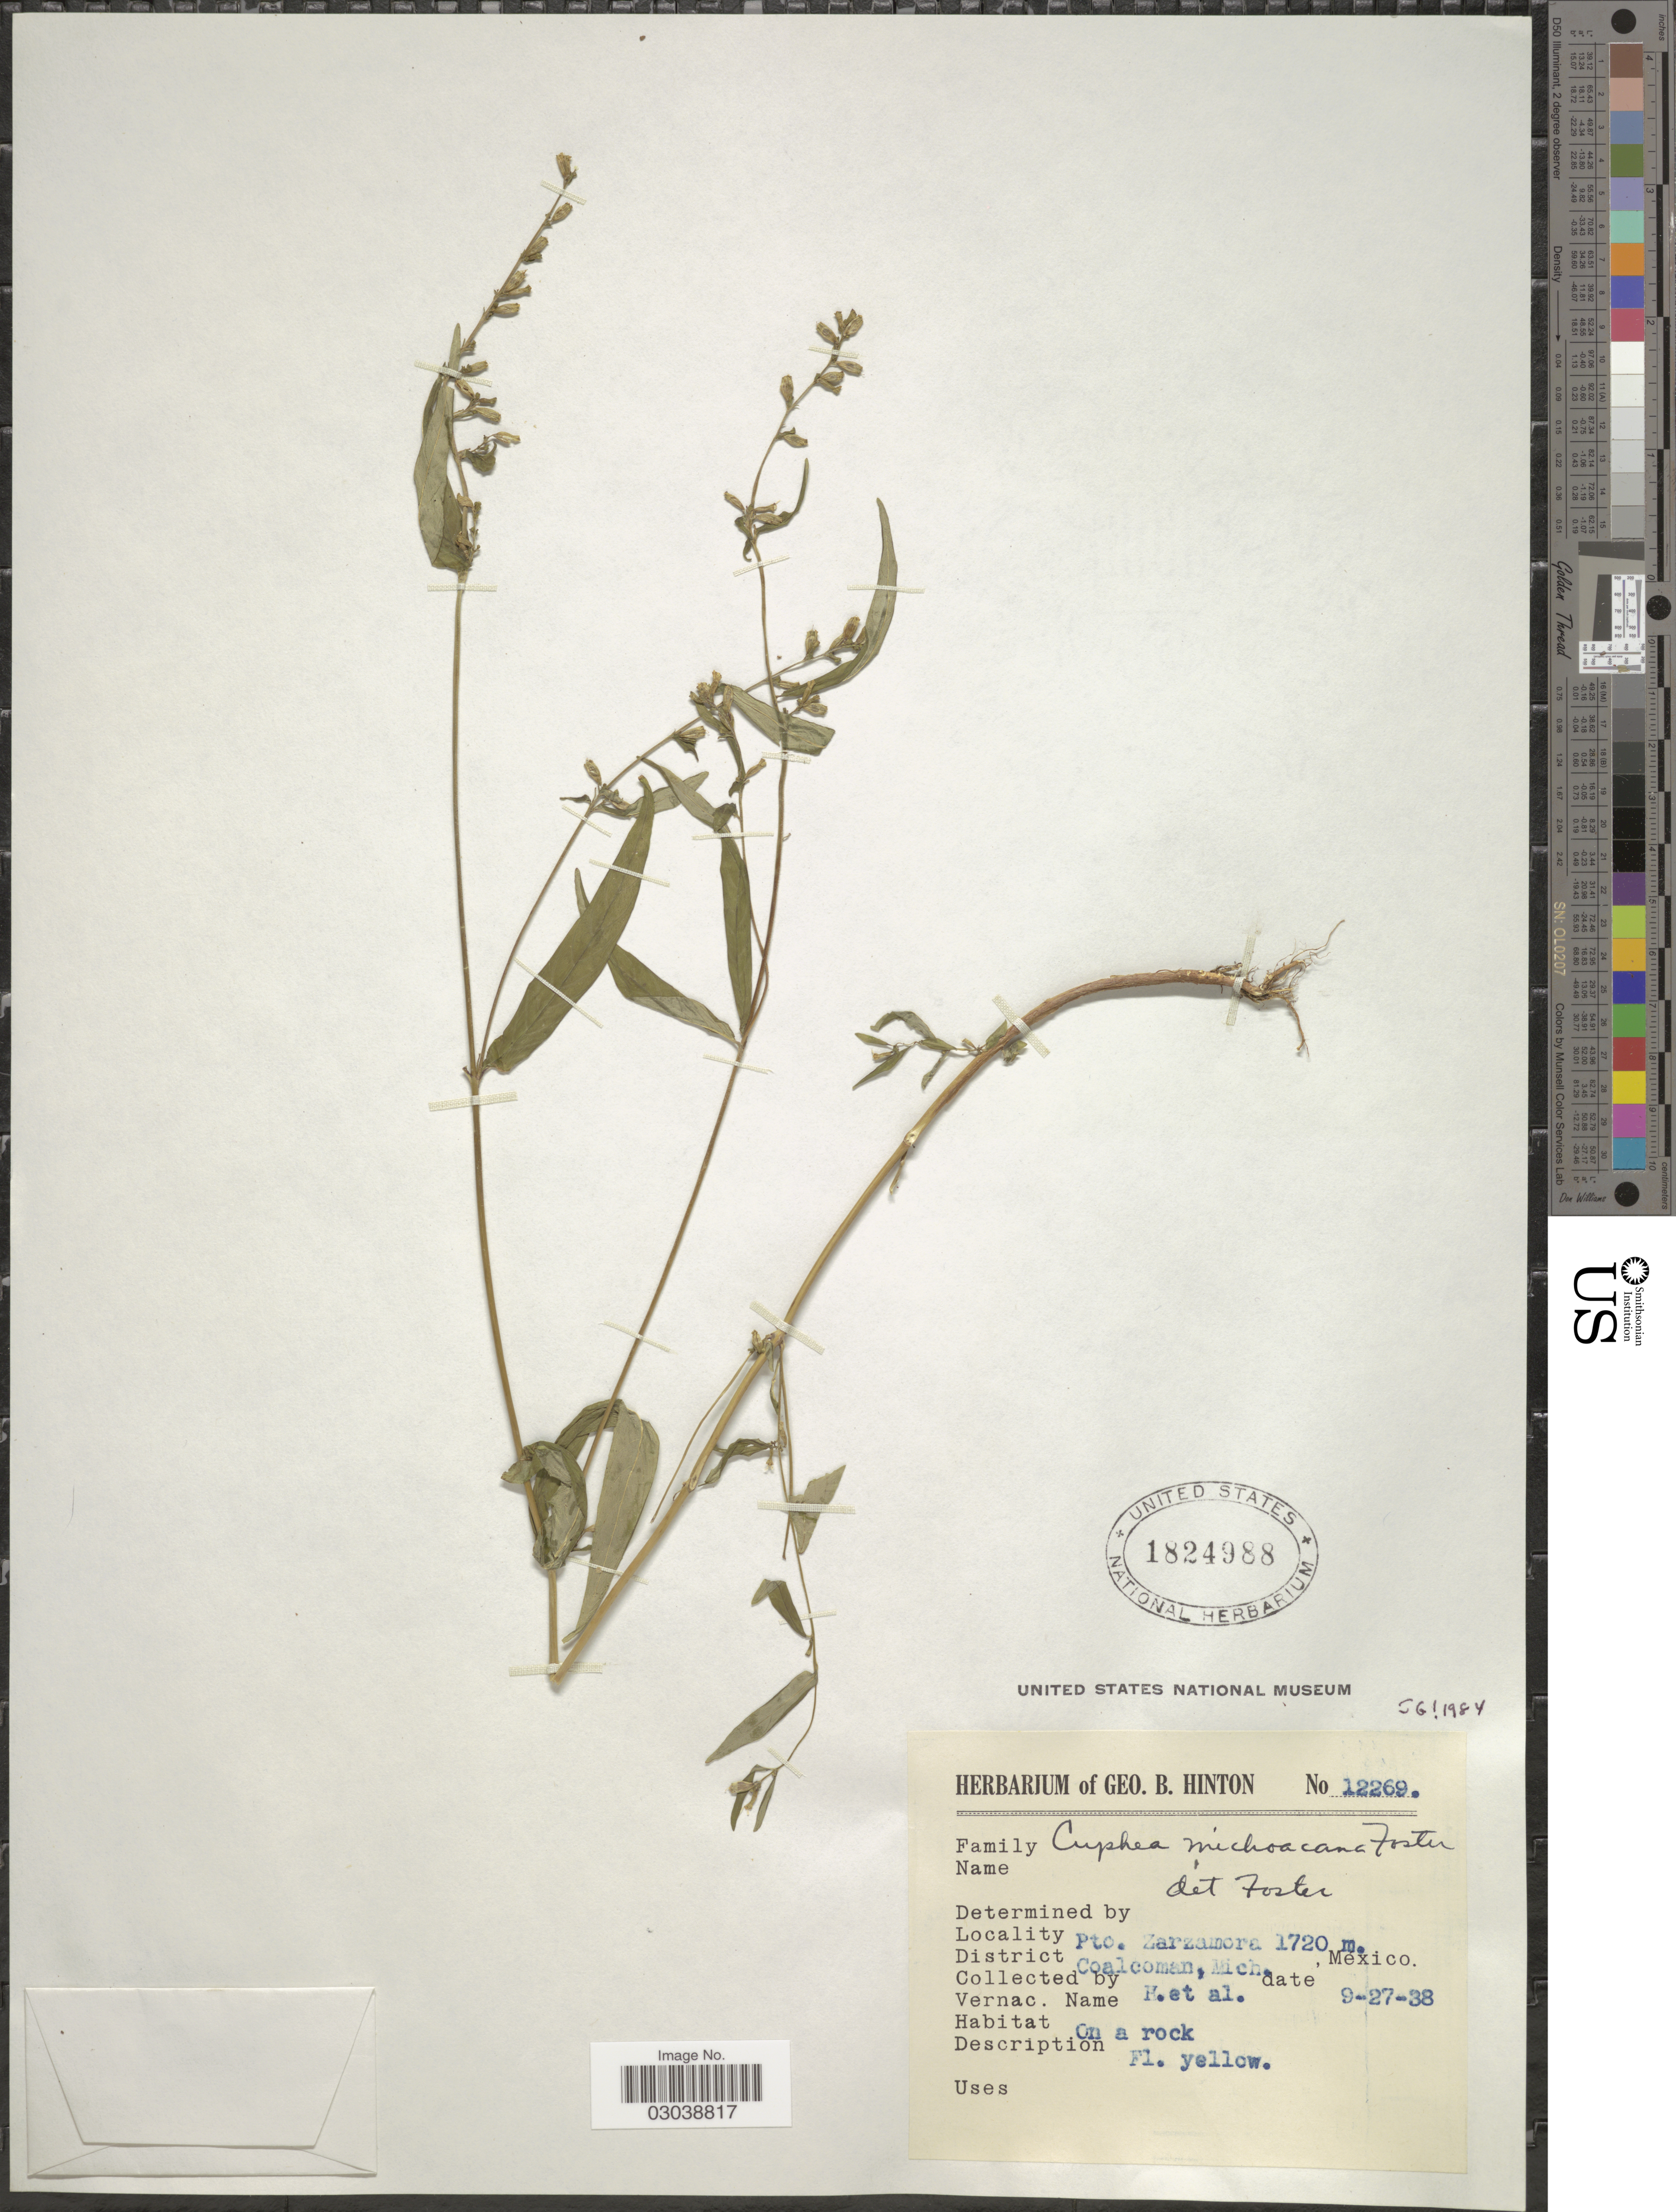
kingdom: Plantae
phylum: Tracheophyta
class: Magnoliopsida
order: Myrtales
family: Lythraceae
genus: Cuphea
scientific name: Cuphea michoacana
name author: R.C. Foster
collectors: G. B. Hinton & et al.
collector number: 12269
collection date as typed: Transcribed d/m/y: 27/9/38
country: Mexico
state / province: Michoacán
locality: Pto. Zarzamora, District Coalcoman.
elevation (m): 1720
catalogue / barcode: US 1824988